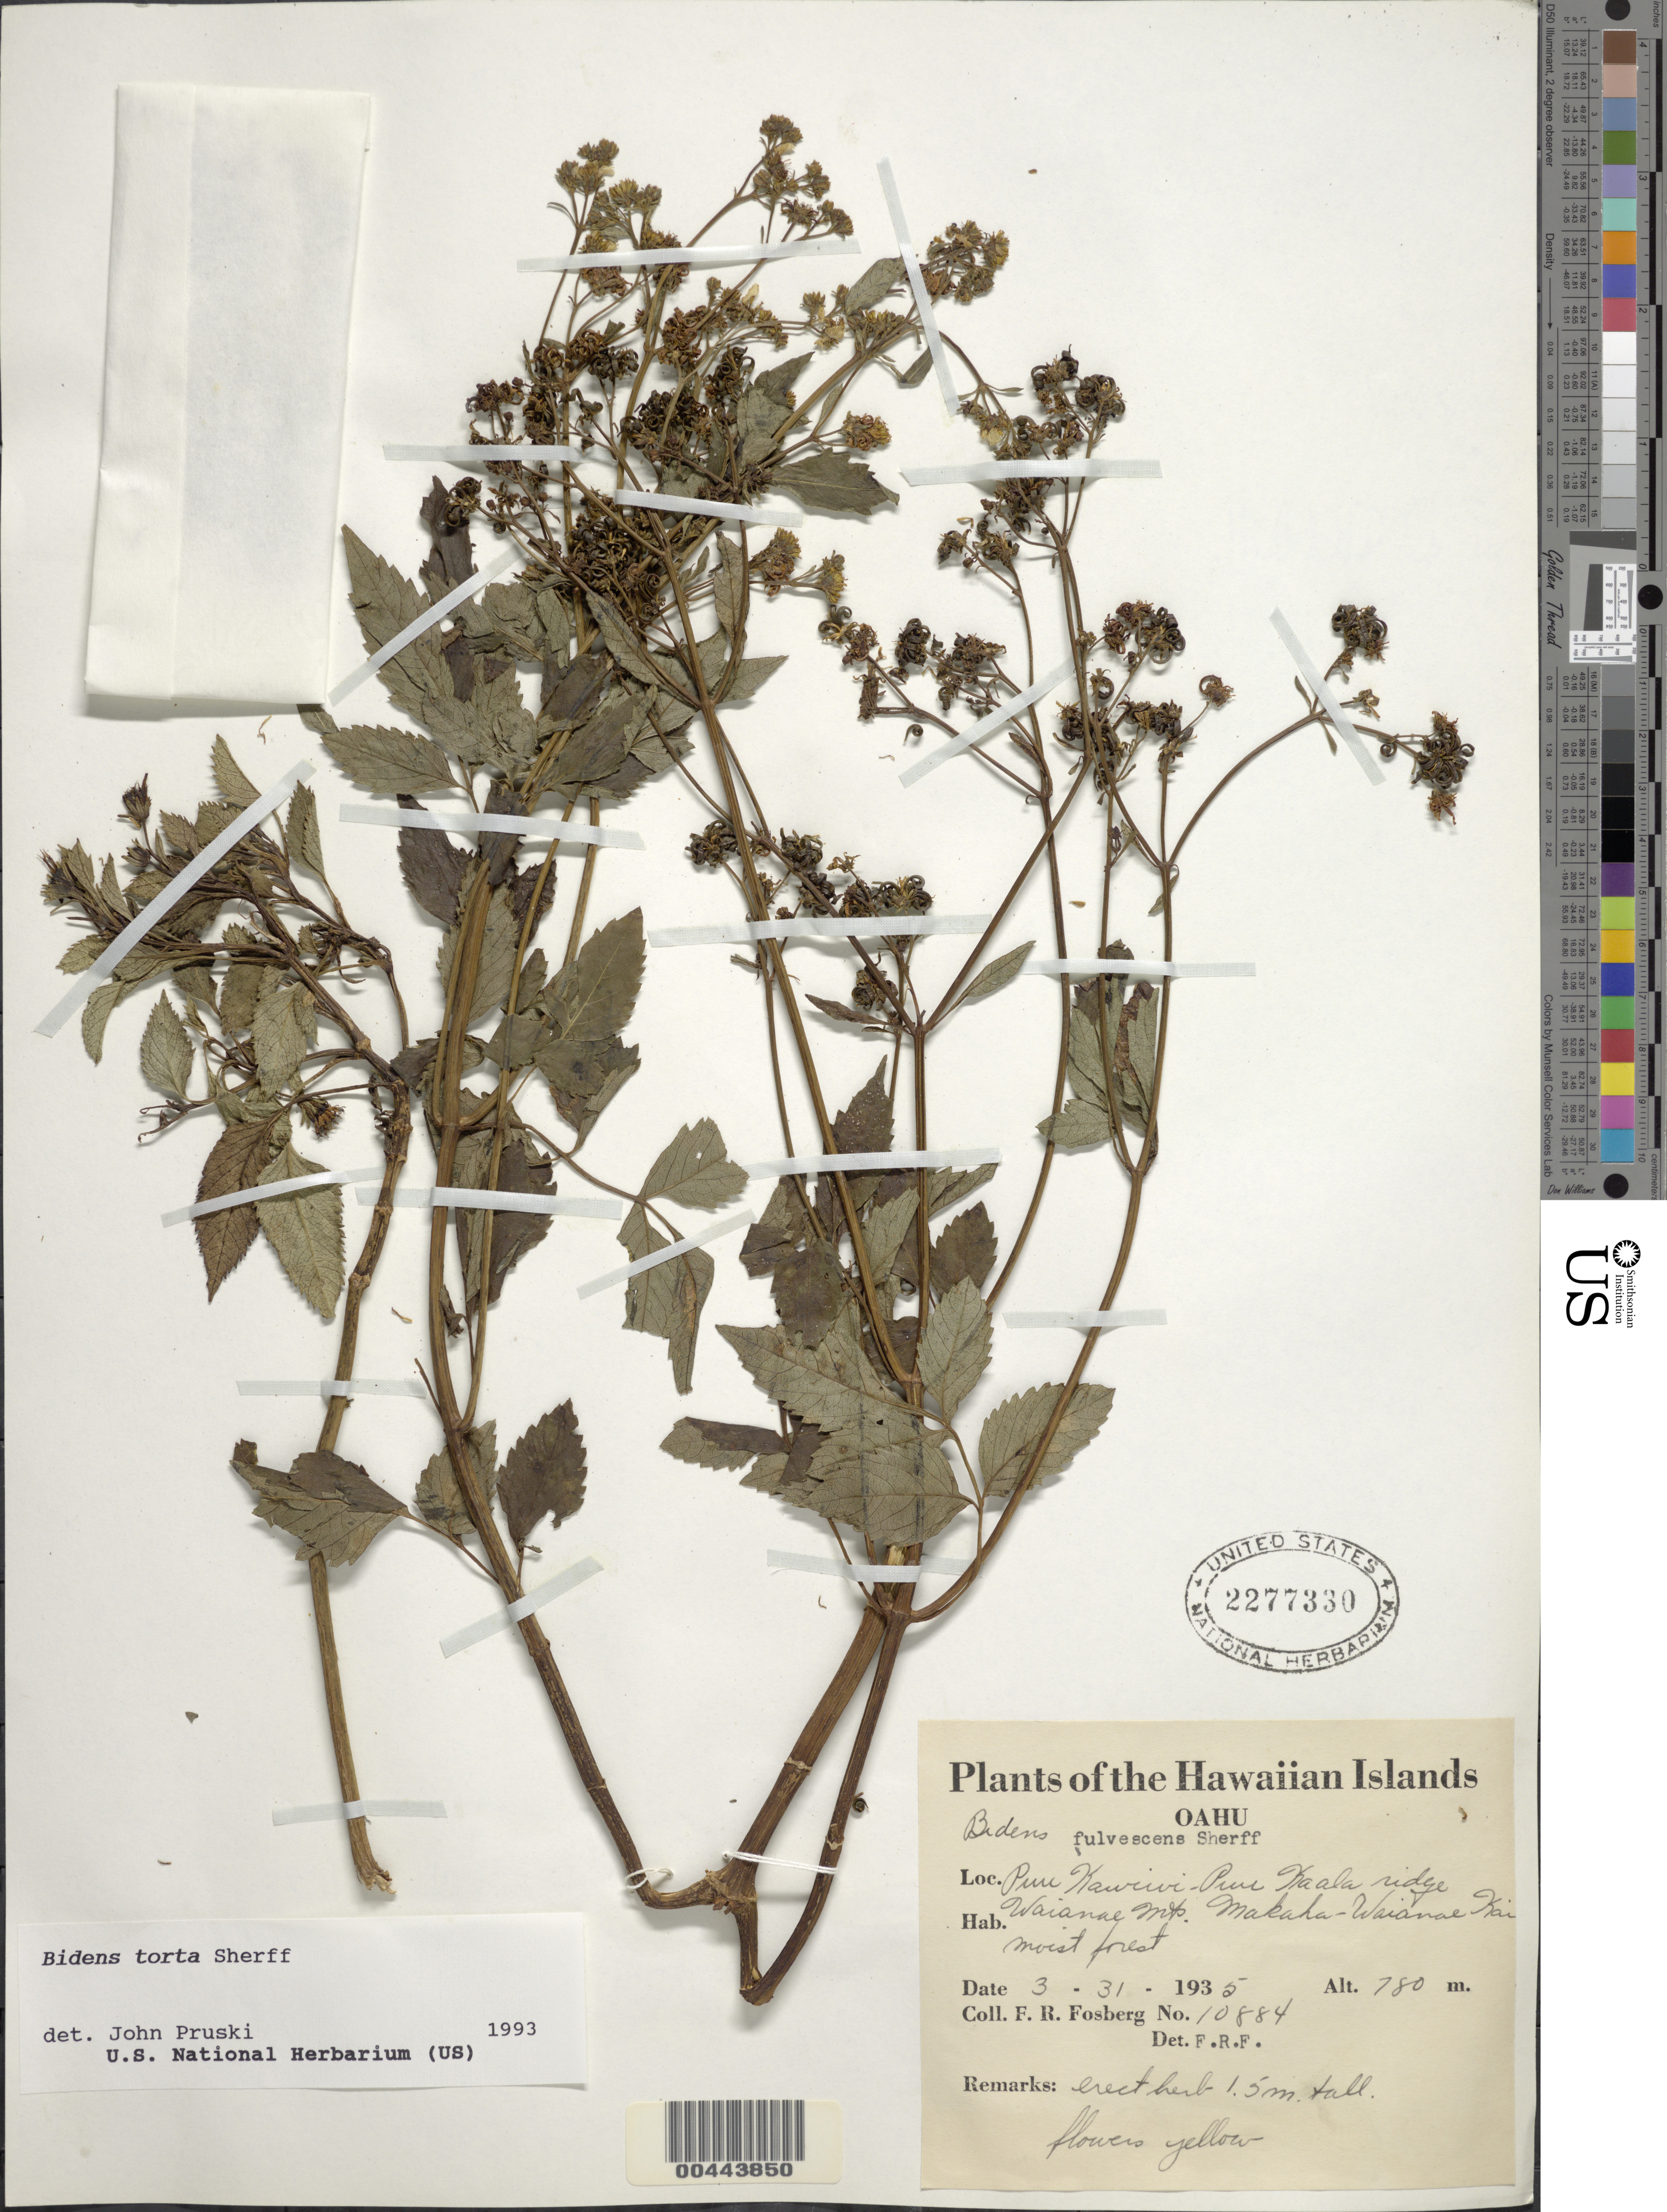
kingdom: Plantae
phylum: Tracheophyta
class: Magnoliopsida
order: Asterales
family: Asteraceae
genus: Bidens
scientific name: Bidens torta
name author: Sherff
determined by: Pruski, J. F.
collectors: F. R. Fosberg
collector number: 10884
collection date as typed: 31 Mar 1935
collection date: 1935-03-31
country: United States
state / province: Hawaii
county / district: Honolulu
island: Oahu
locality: Puu Kawiwi-Puu Kaala ridge, Waianae Mountains, Makaha-Waianae Kai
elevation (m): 780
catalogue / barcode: US 2277330